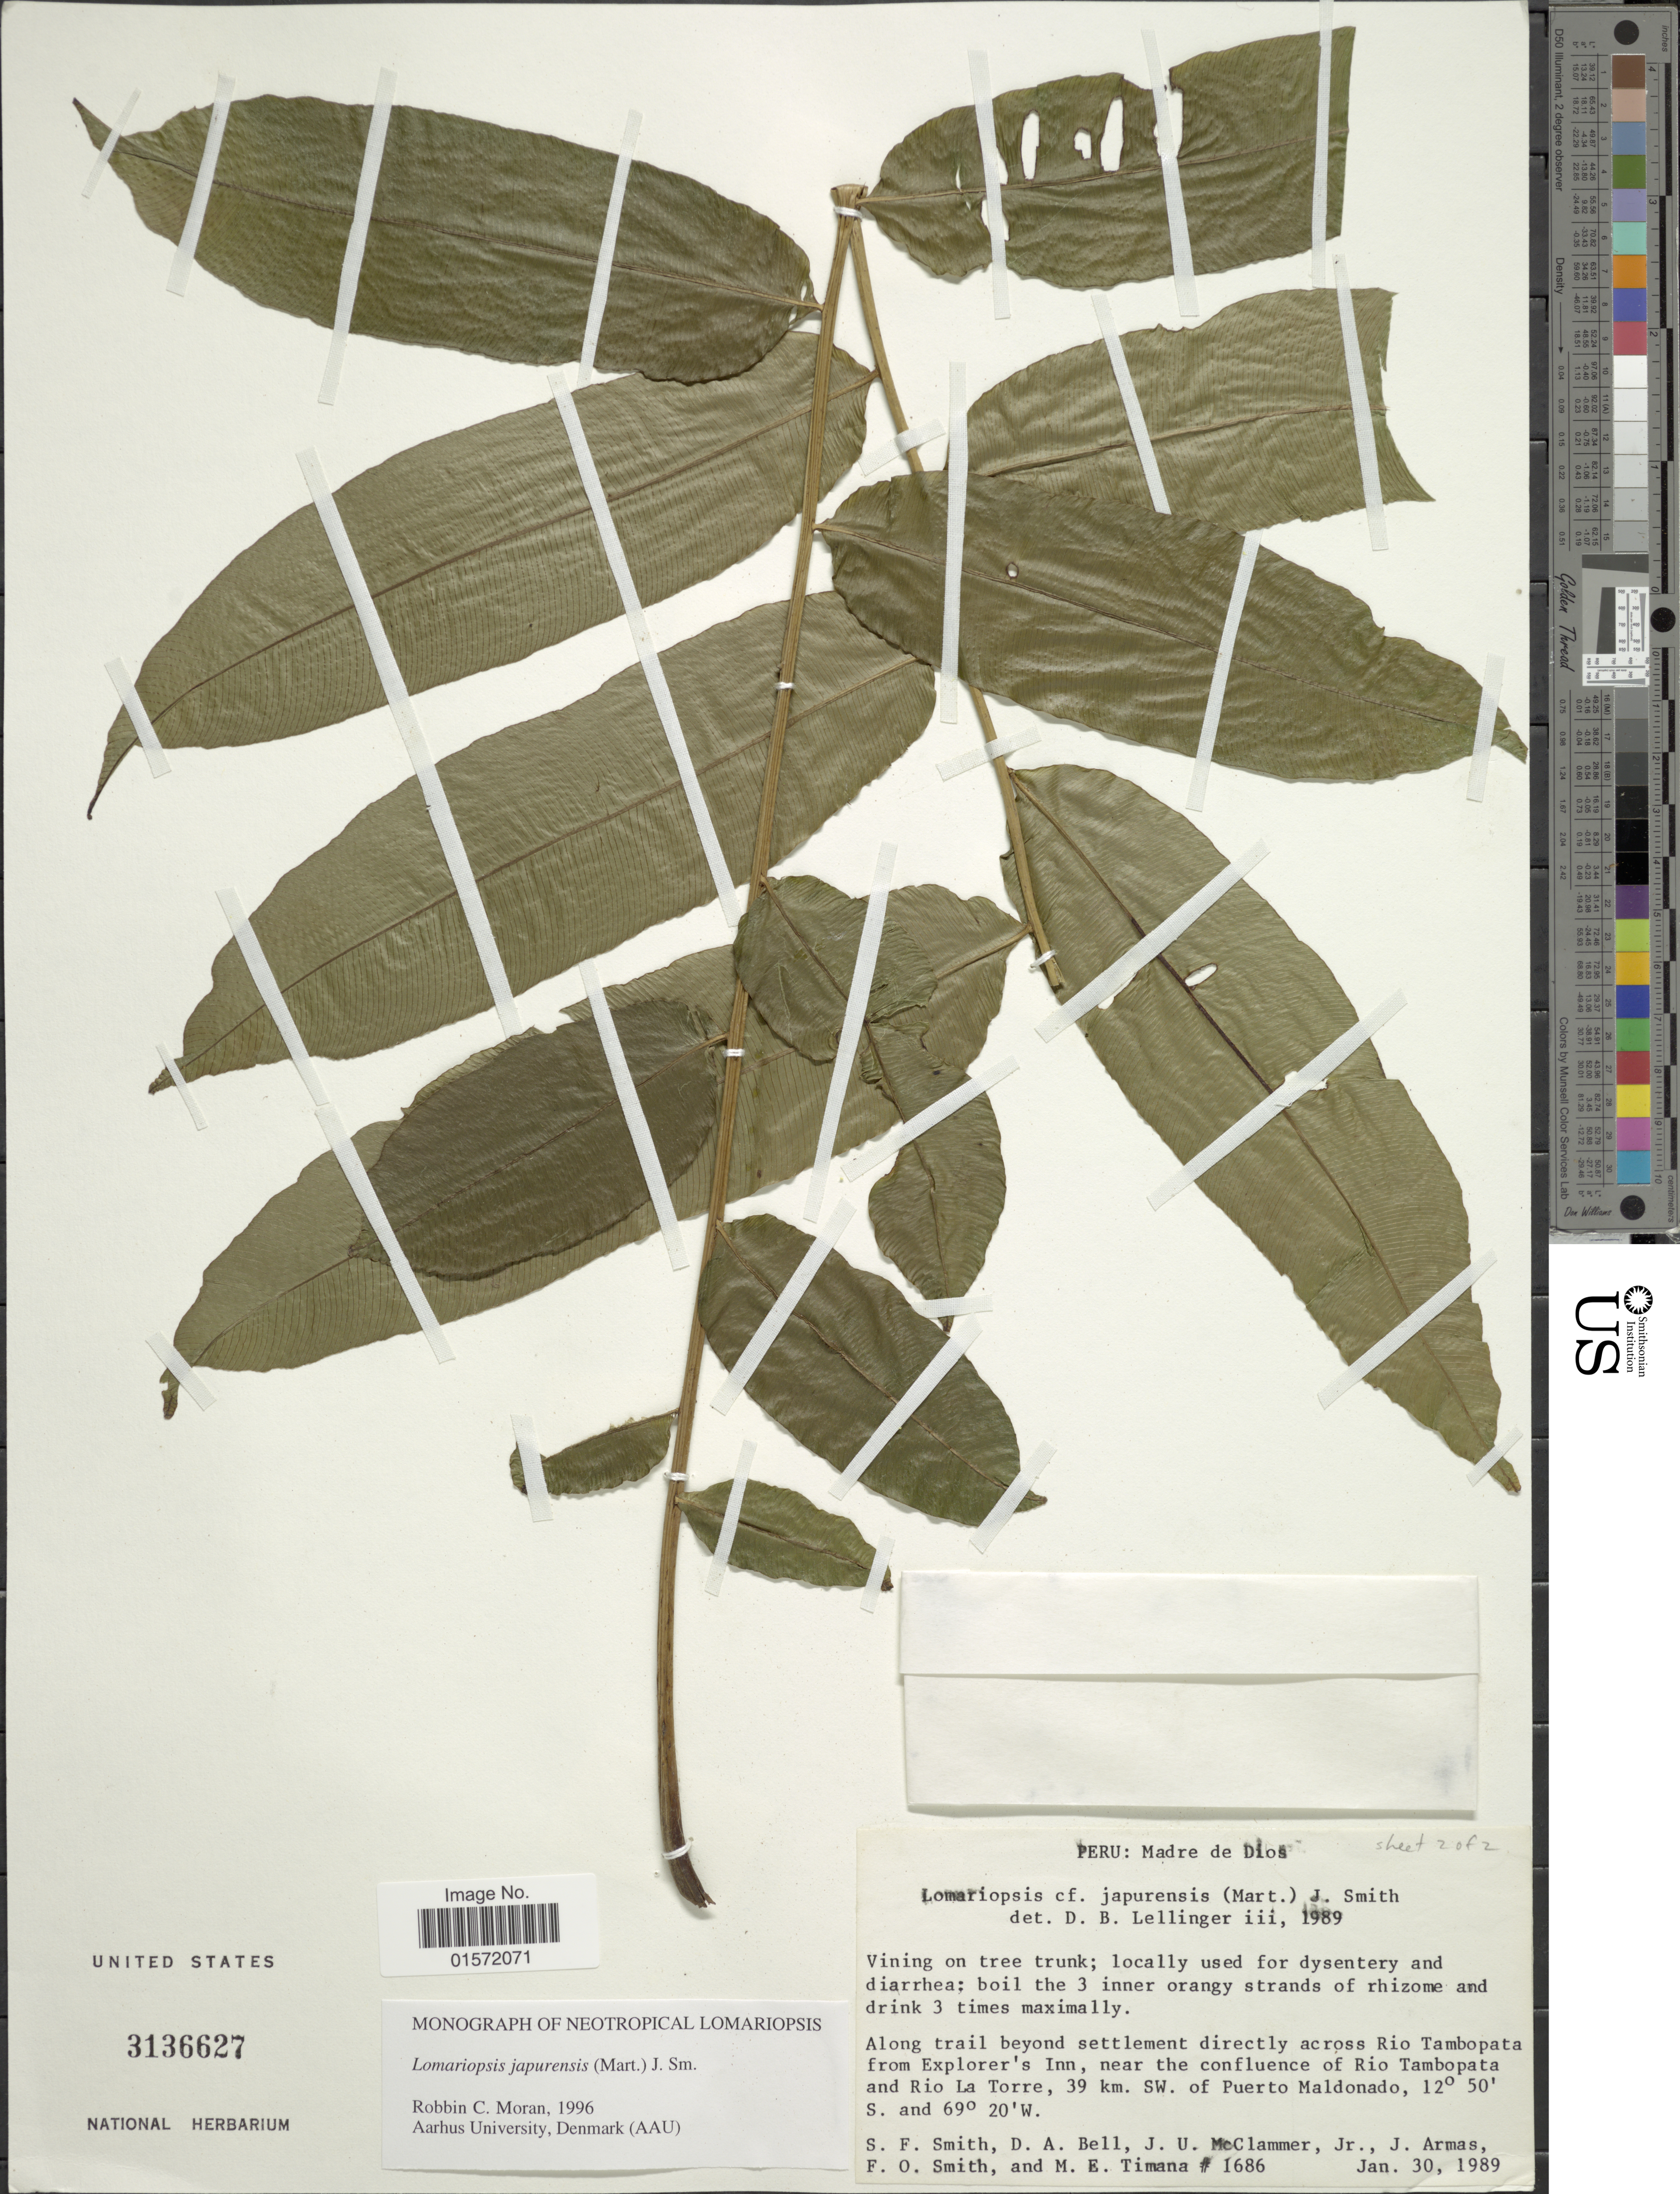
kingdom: Plantae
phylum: Tracheophyta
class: Polypodiopsida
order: Polypodiales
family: Lomariopsidaceae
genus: Lomariopsis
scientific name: Lomariopsis japurensis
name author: (Mart.) J. Sm.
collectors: S.F. Smith, D. A. Bell, J. McClammer Jr. & J. Armas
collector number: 1686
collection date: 1989-01-30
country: Peru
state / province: Madre de Dios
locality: Along trail beyond settlement directly across Rio Tambopata from Explorer's Inn, near the confluence of Rio Tambopata and Rio La Torre, 39 km. SW. of Puerto Maldonado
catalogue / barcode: US 3136627